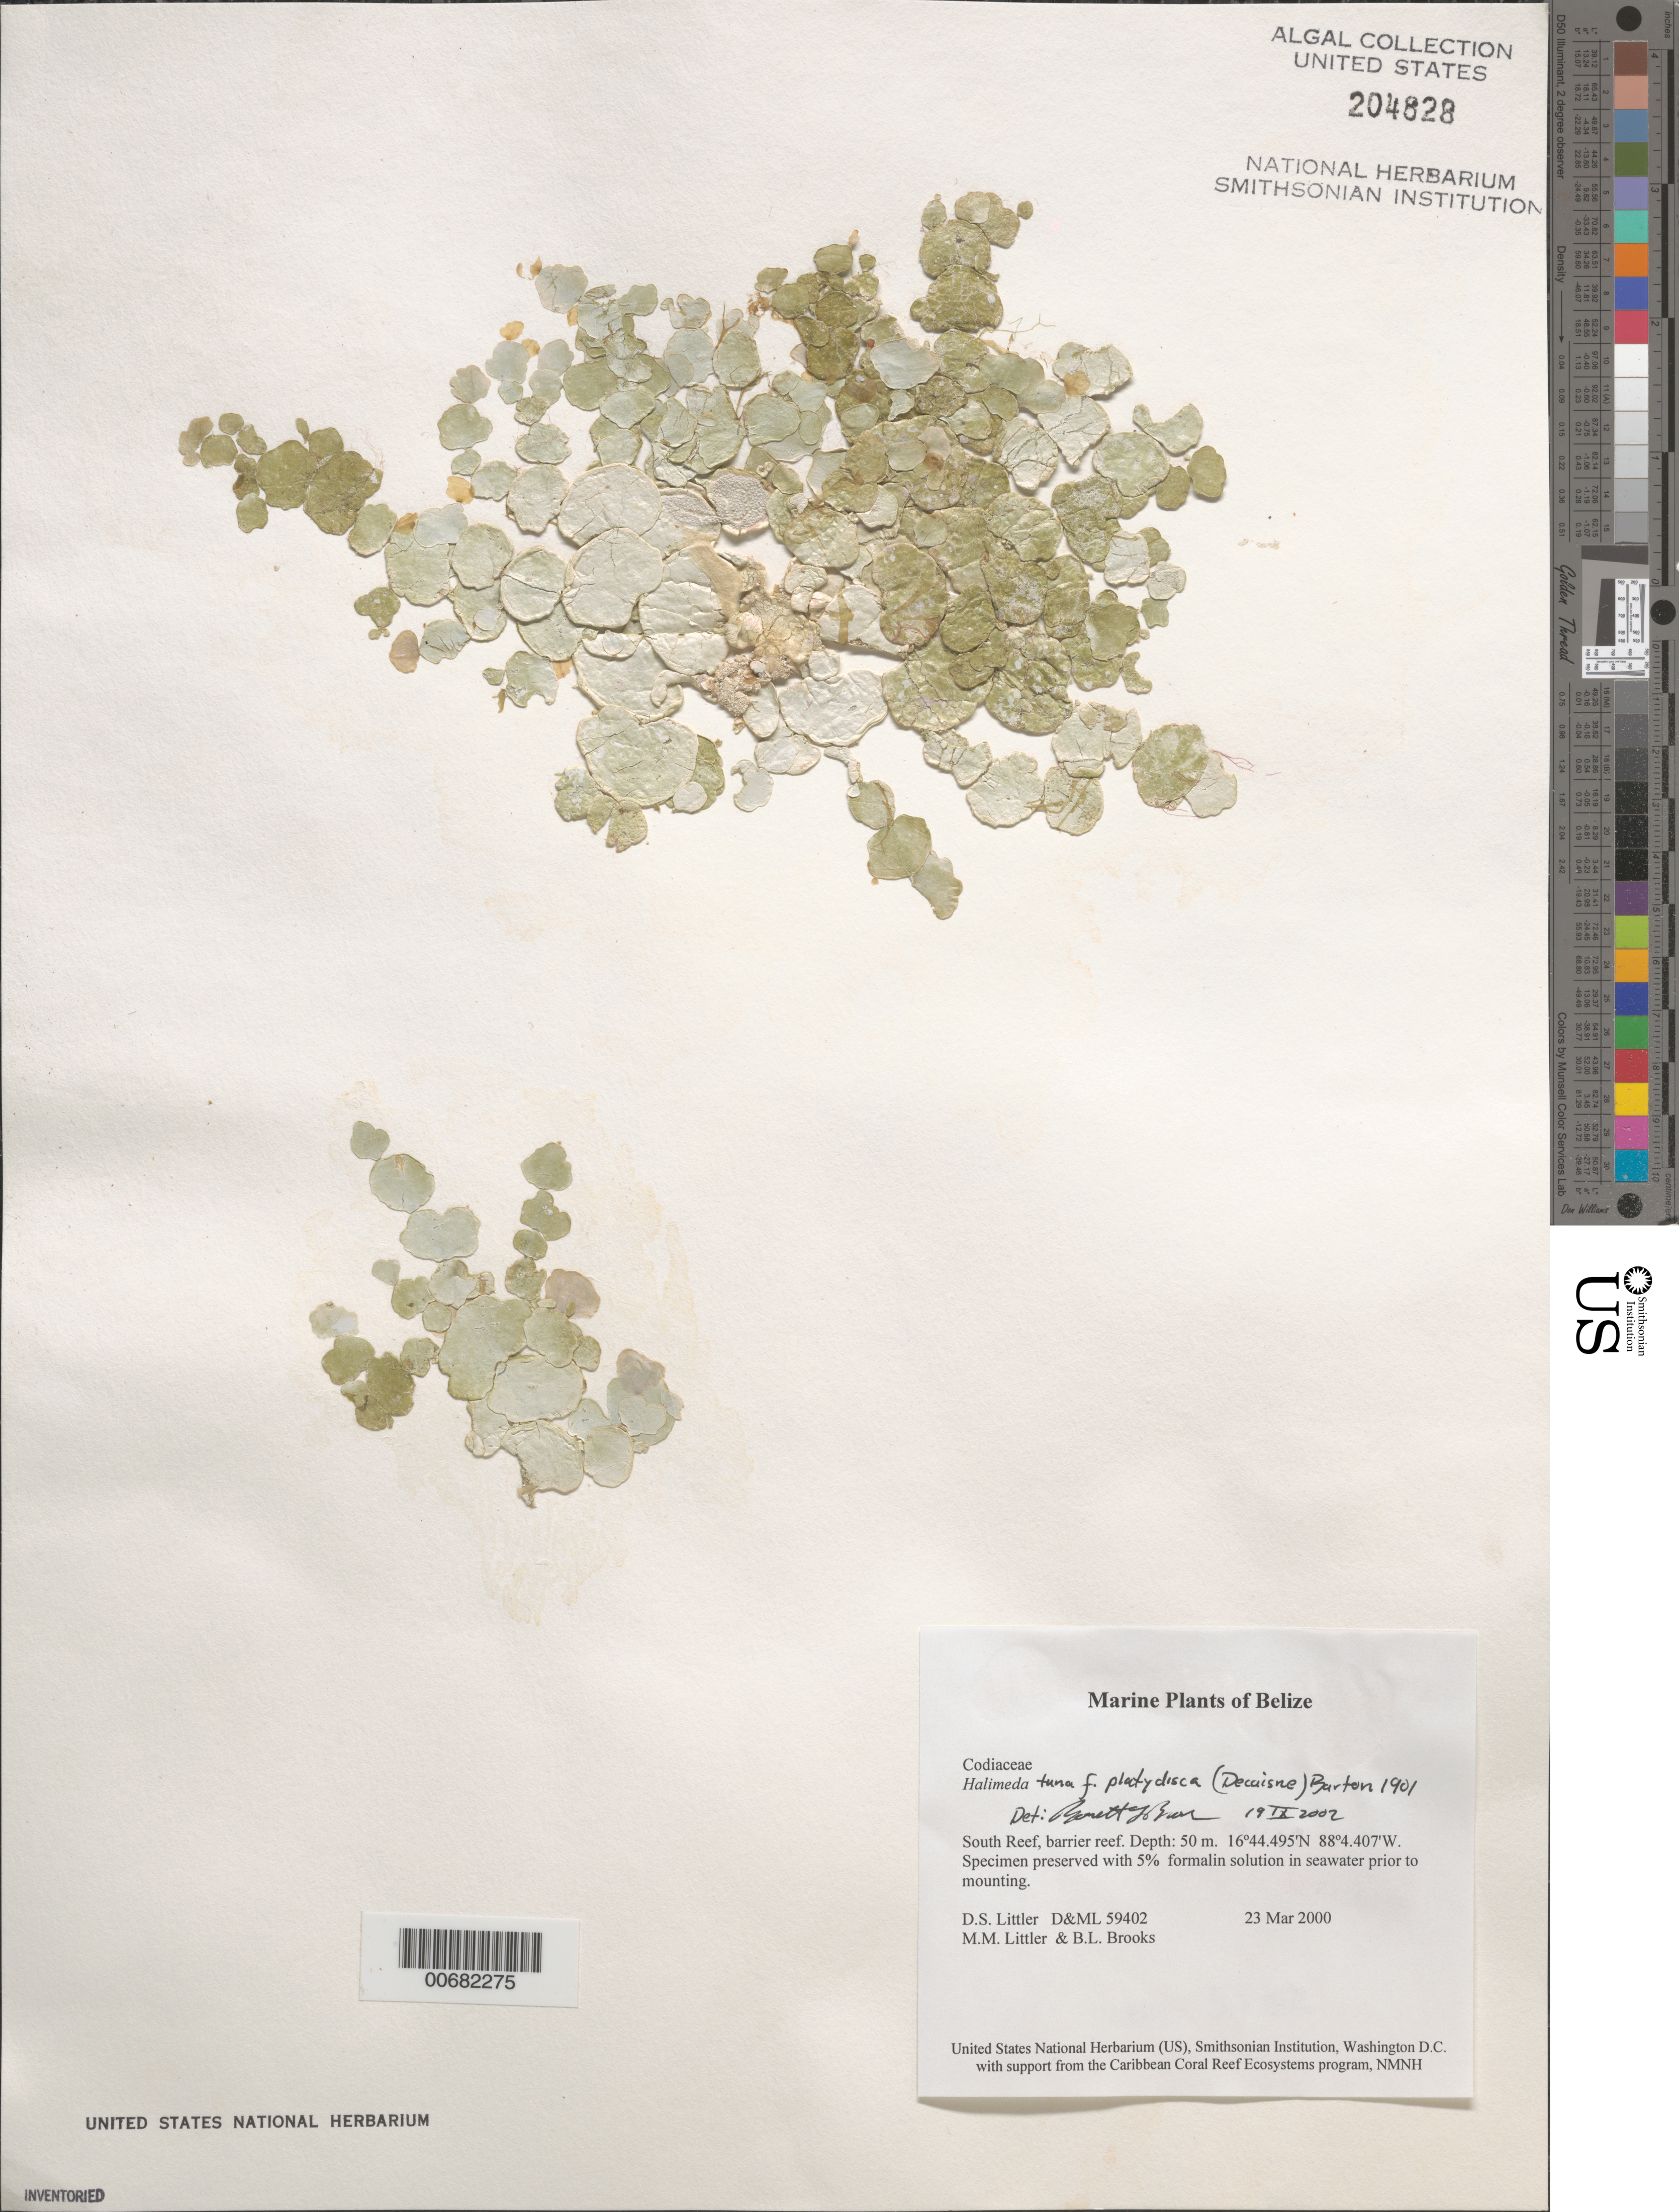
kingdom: Plantae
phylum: Chlorophyta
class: Ulvophyceae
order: Bryopsidales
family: Halimedaceae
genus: Halimeda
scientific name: Halimeda tuna f. platydisca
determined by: Brooks, B. L., (BOT), Smithsonian Institution - National Museum of Natural History (UNITED STATES)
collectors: M. M. Littler, D. S. Littler & B. Brooks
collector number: D&ML 59402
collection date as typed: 23 Mar 2000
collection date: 2000-03-23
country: Belize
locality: South Reef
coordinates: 16 44.495' N, 88 4.407' W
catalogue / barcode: US 204828